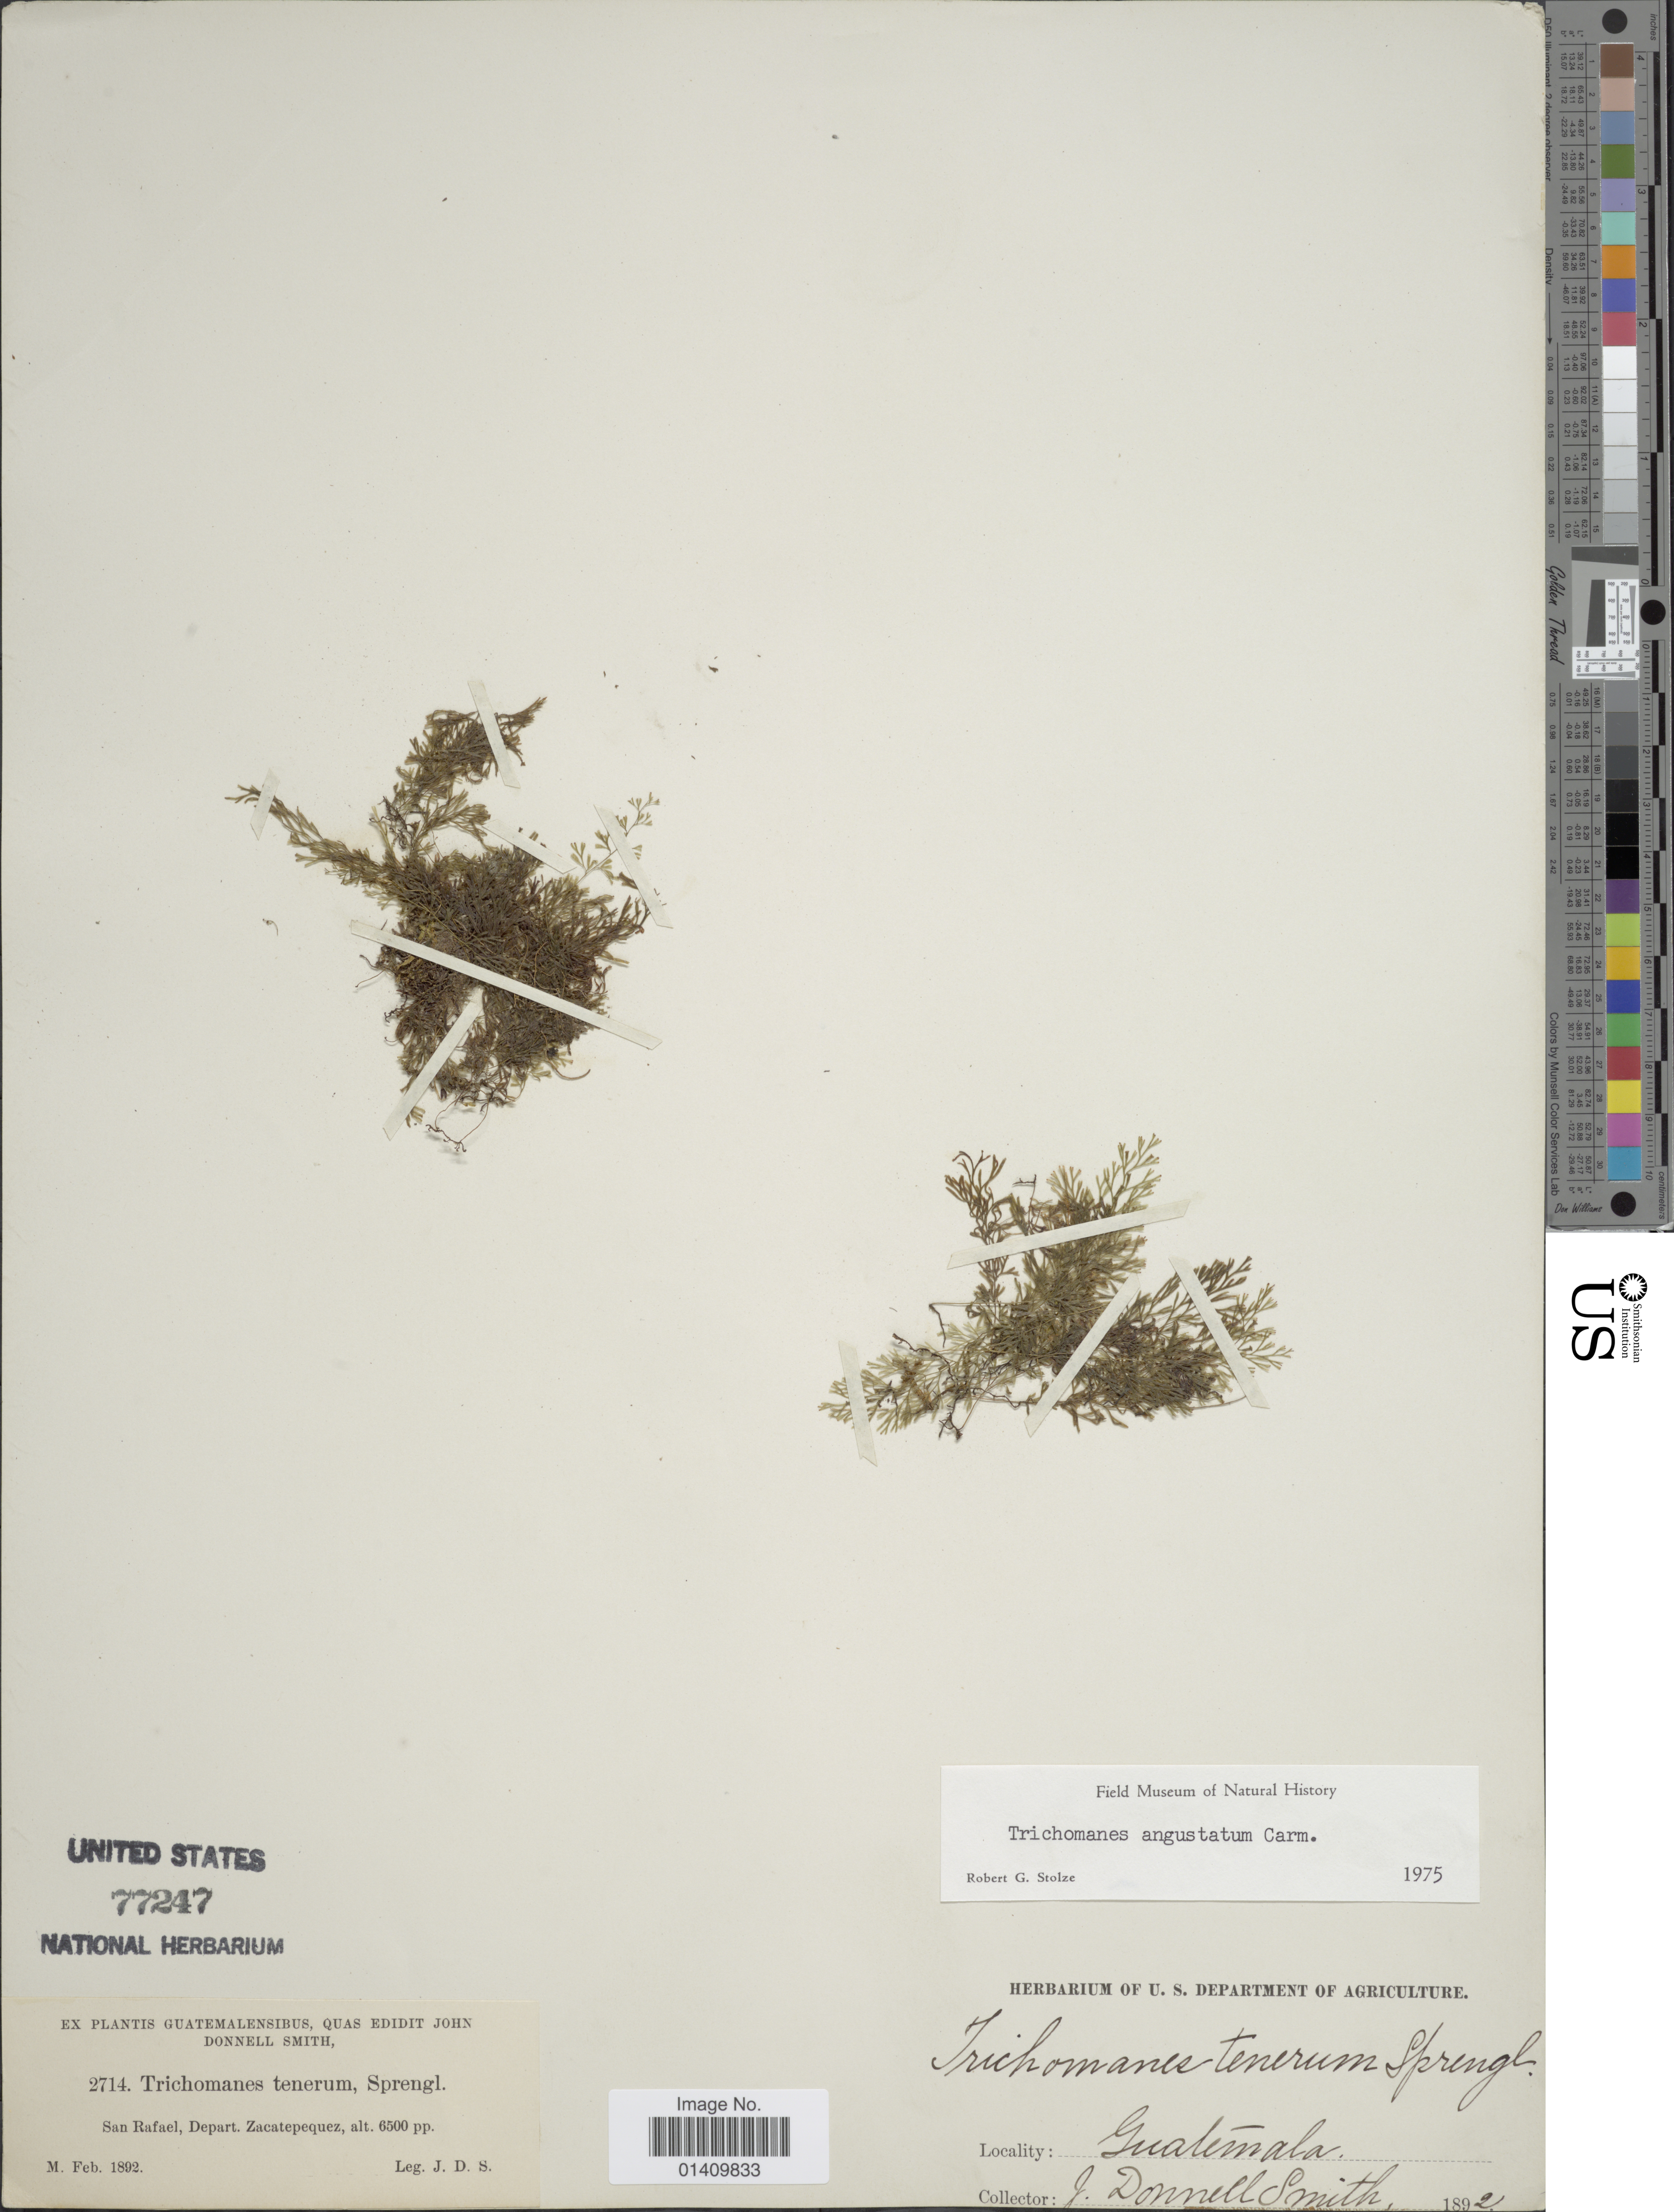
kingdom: Plantae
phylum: Tracheophyta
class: Polypodiopsida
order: Hymenophyllales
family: Hymenophyllaceae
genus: Polyphlebium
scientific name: Polyphlebium angustatum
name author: (Carmich.) Ebihara & Dubuisson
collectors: J. Donnell Smith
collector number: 2714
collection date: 1892-02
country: Guatemala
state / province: Guatemala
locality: San Rafael depart. Zacatepequez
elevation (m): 1981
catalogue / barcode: US 77247